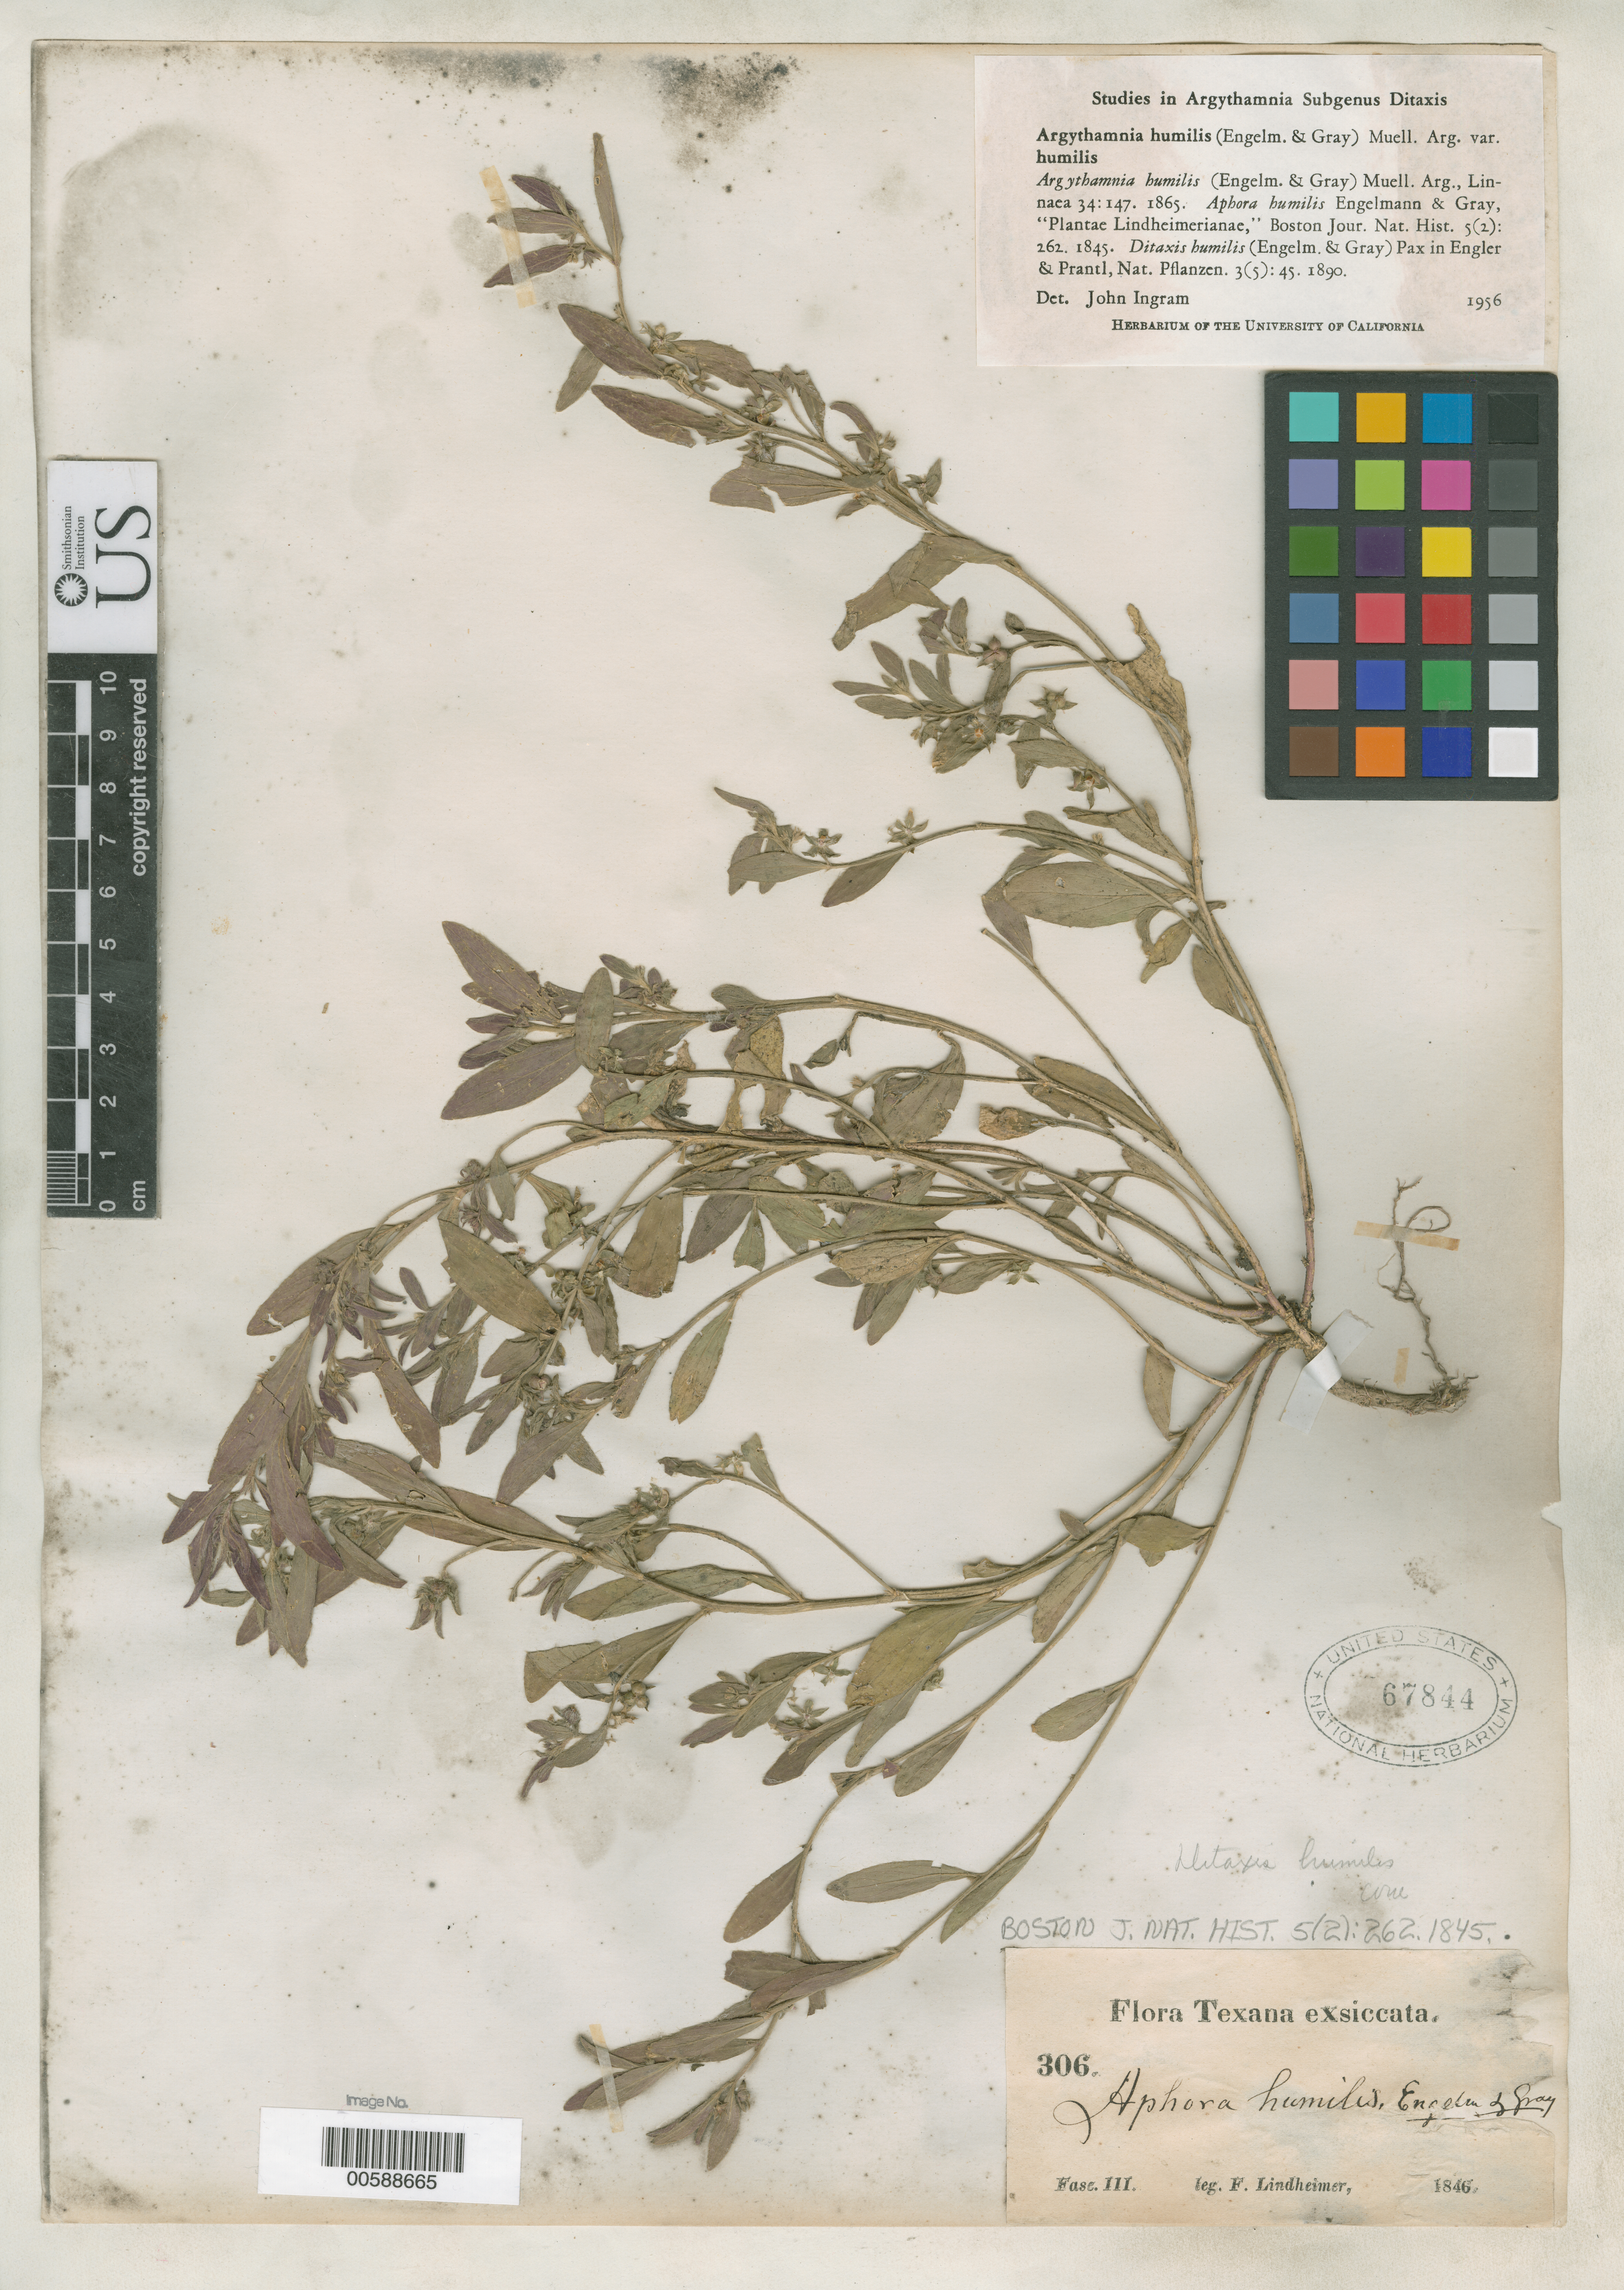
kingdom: Plantae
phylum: Tracheophyta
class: Magnoliopsida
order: Malpighiales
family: Euphorbiaceae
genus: Aphora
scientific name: Aphora humilis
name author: Engelm. & A. Gray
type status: Possible Syntype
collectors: F. J. Lindheimer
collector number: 306 (Fasc. III)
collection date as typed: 1846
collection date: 1846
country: United States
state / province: Texas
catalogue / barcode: US 67844